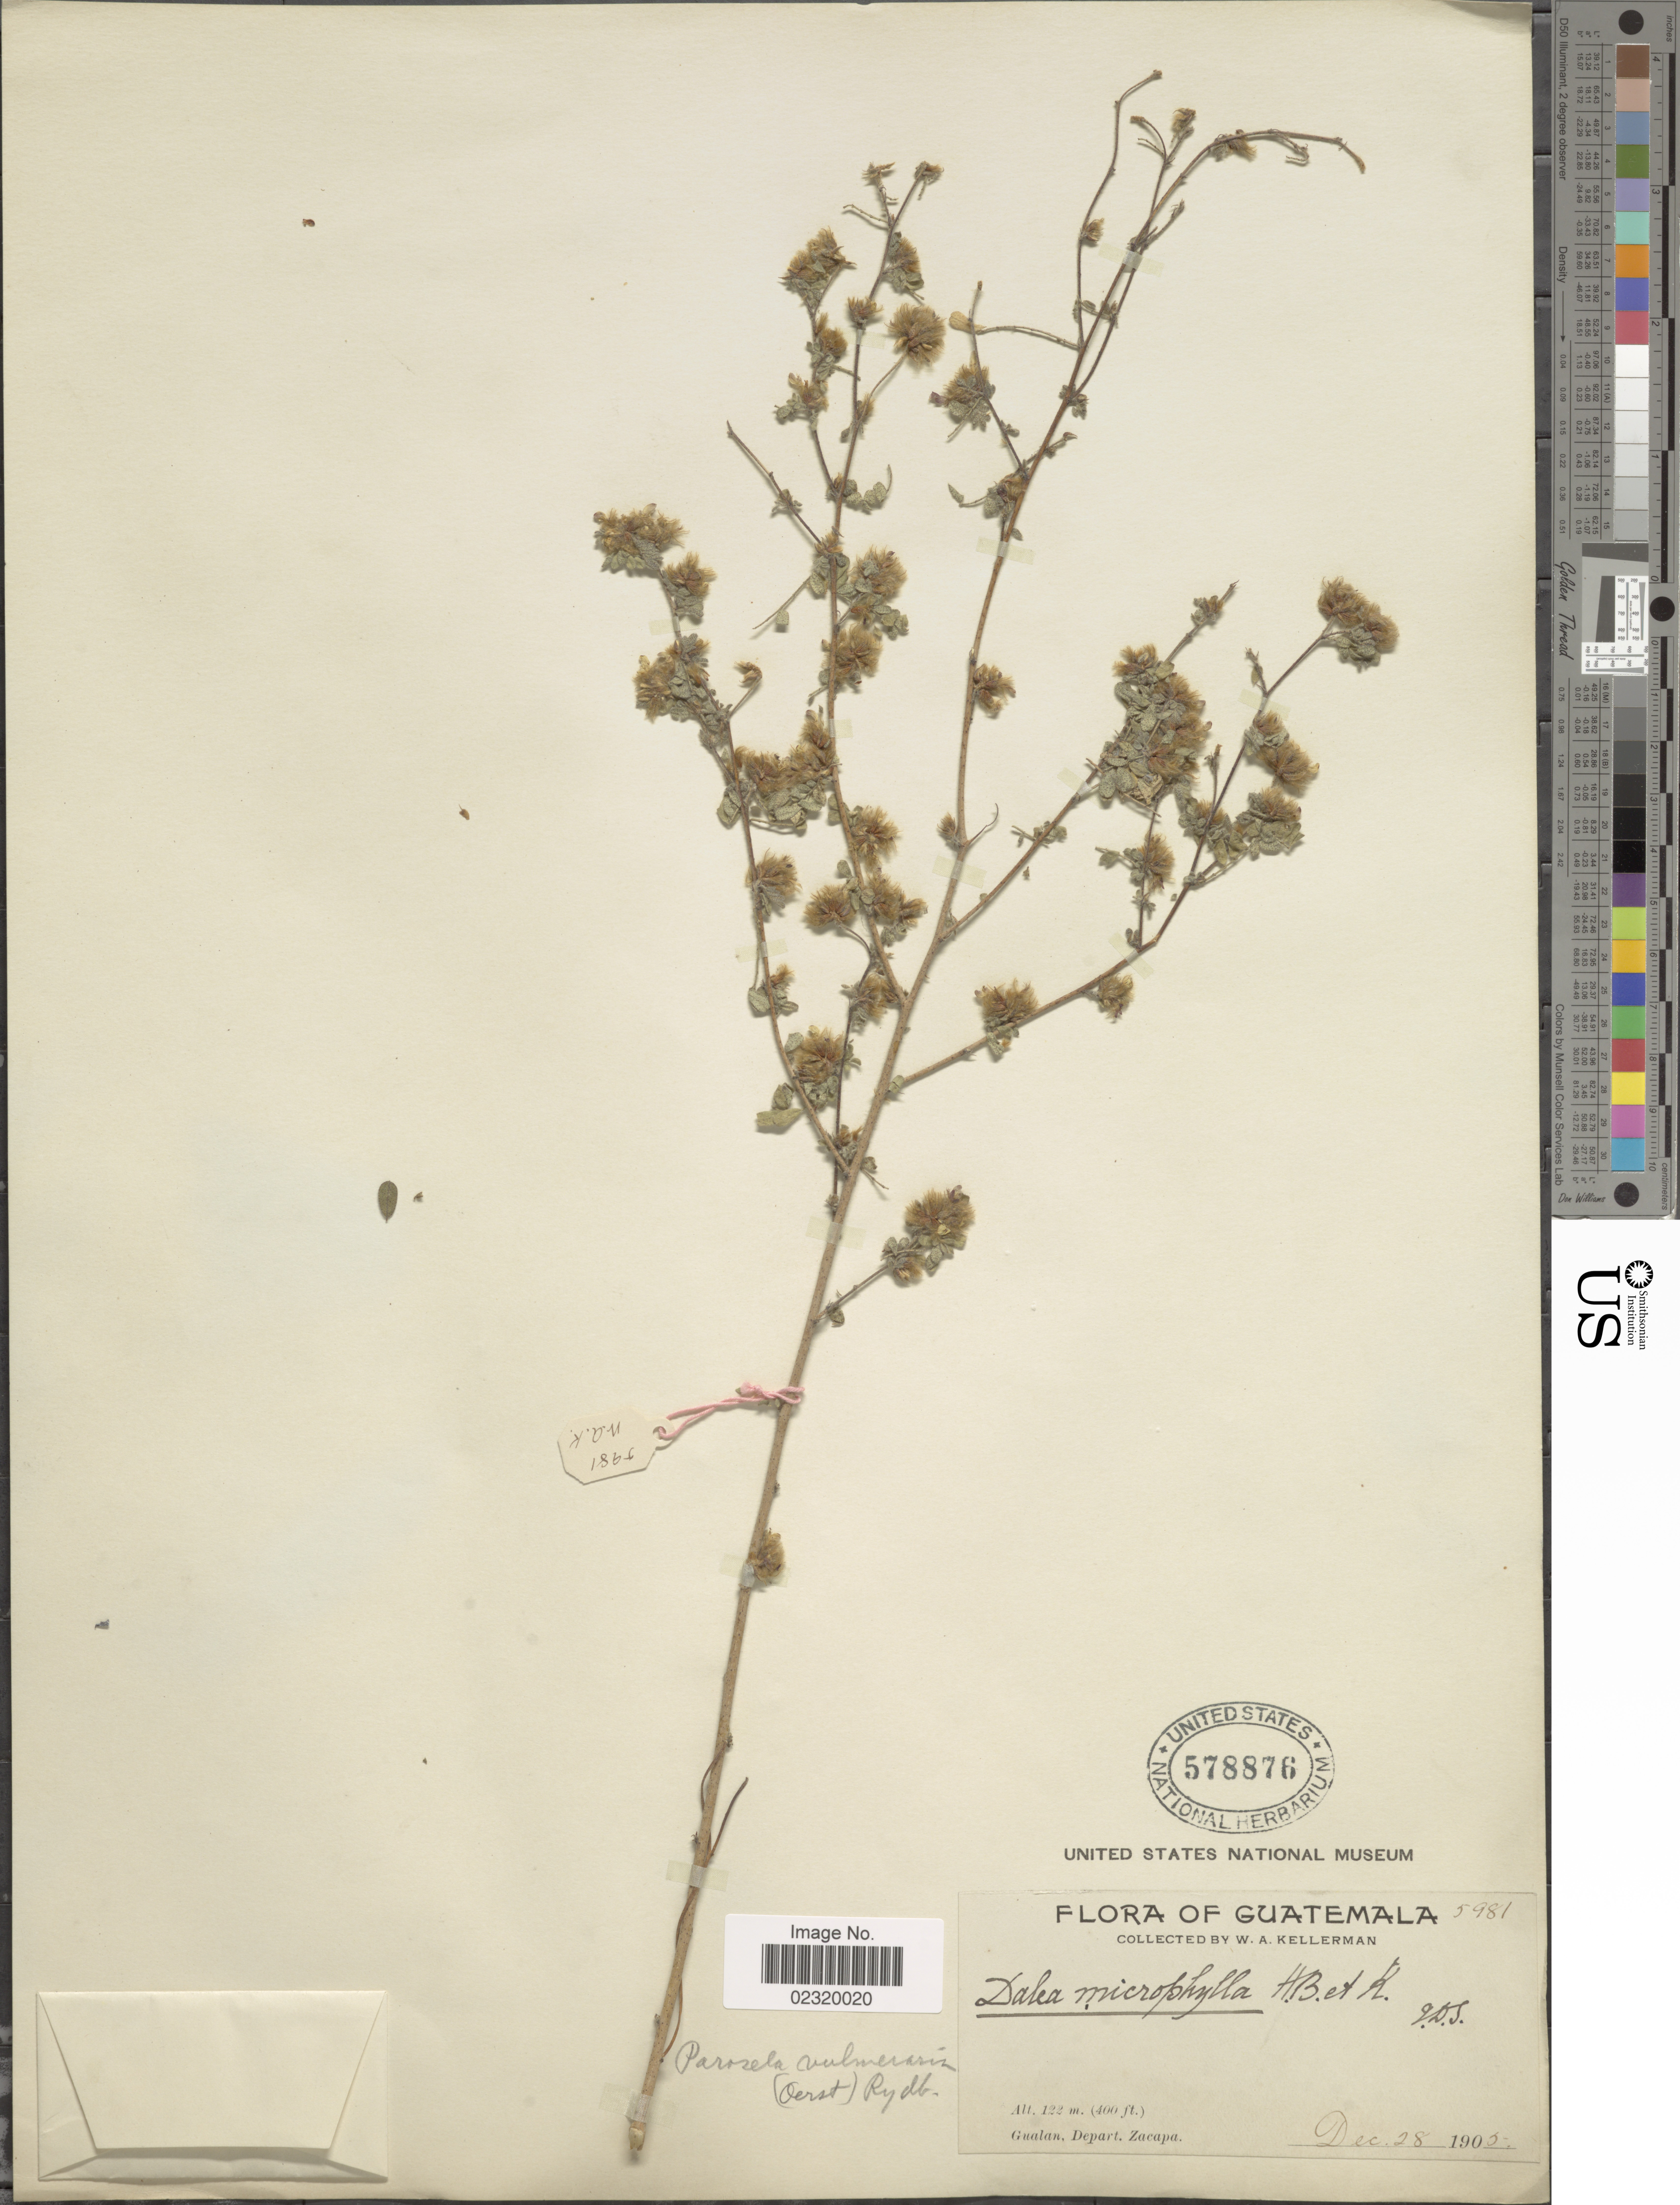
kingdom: Plantae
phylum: Tracheophyta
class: Magnoliopsida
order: Fabales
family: Fabaceae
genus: Dalea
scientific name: Dalea scandens var. vulneraria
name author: (Oerst.) Barneby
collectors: W. Kellerman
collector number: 5981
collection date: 1905-12-28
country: Guatemala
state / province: Zacapa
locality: Gualan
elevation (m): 122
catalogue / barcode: US 578876